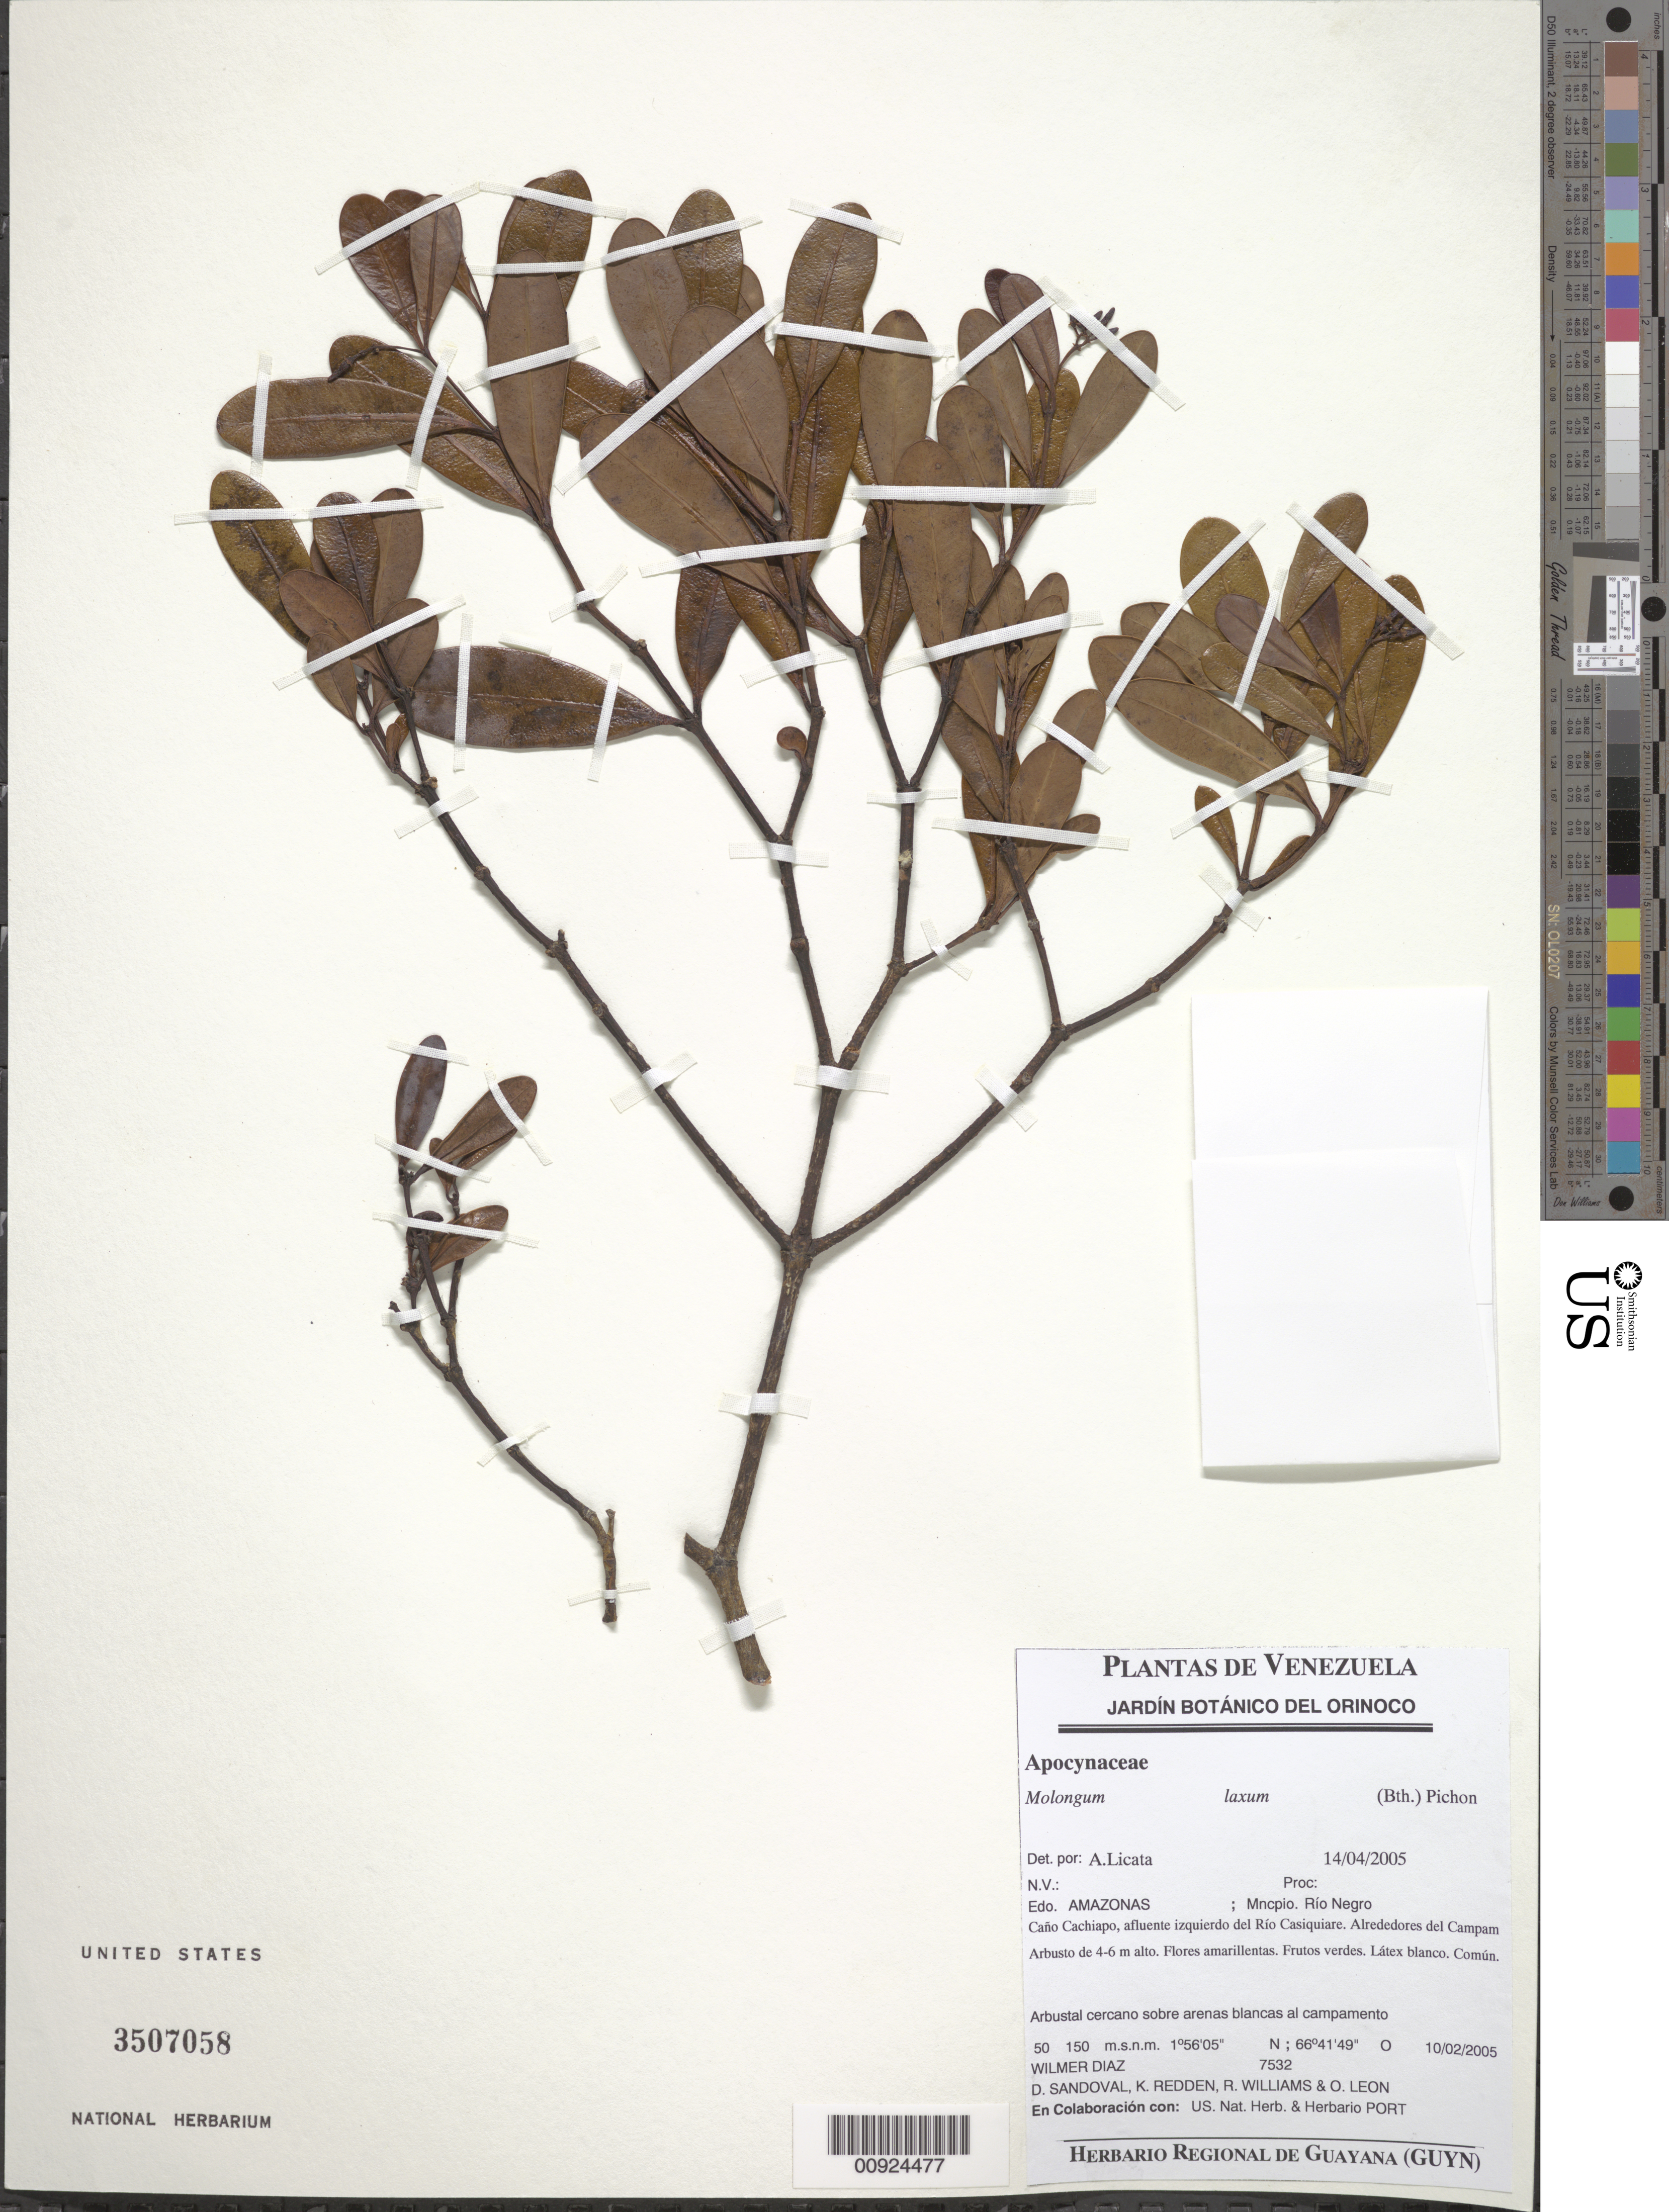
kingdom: Plantae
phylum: Tracheophyta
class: Magnoliopsida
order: Gentianales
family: Apocynaceae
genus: Molongum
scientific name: Molongum laxum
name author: (Benth.) Pichon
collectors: W. Díaz P., K. M. Redden, R. Williams & O. León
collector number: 7532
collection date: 2005-02-10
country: Venezuela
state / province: Amazonas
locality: Mncpio. Río Negro. Caño Cachiapo, afluente izquierdo del Río Casiquiare. Alrededores del Campam.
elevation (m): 50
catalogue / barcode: US 3507058